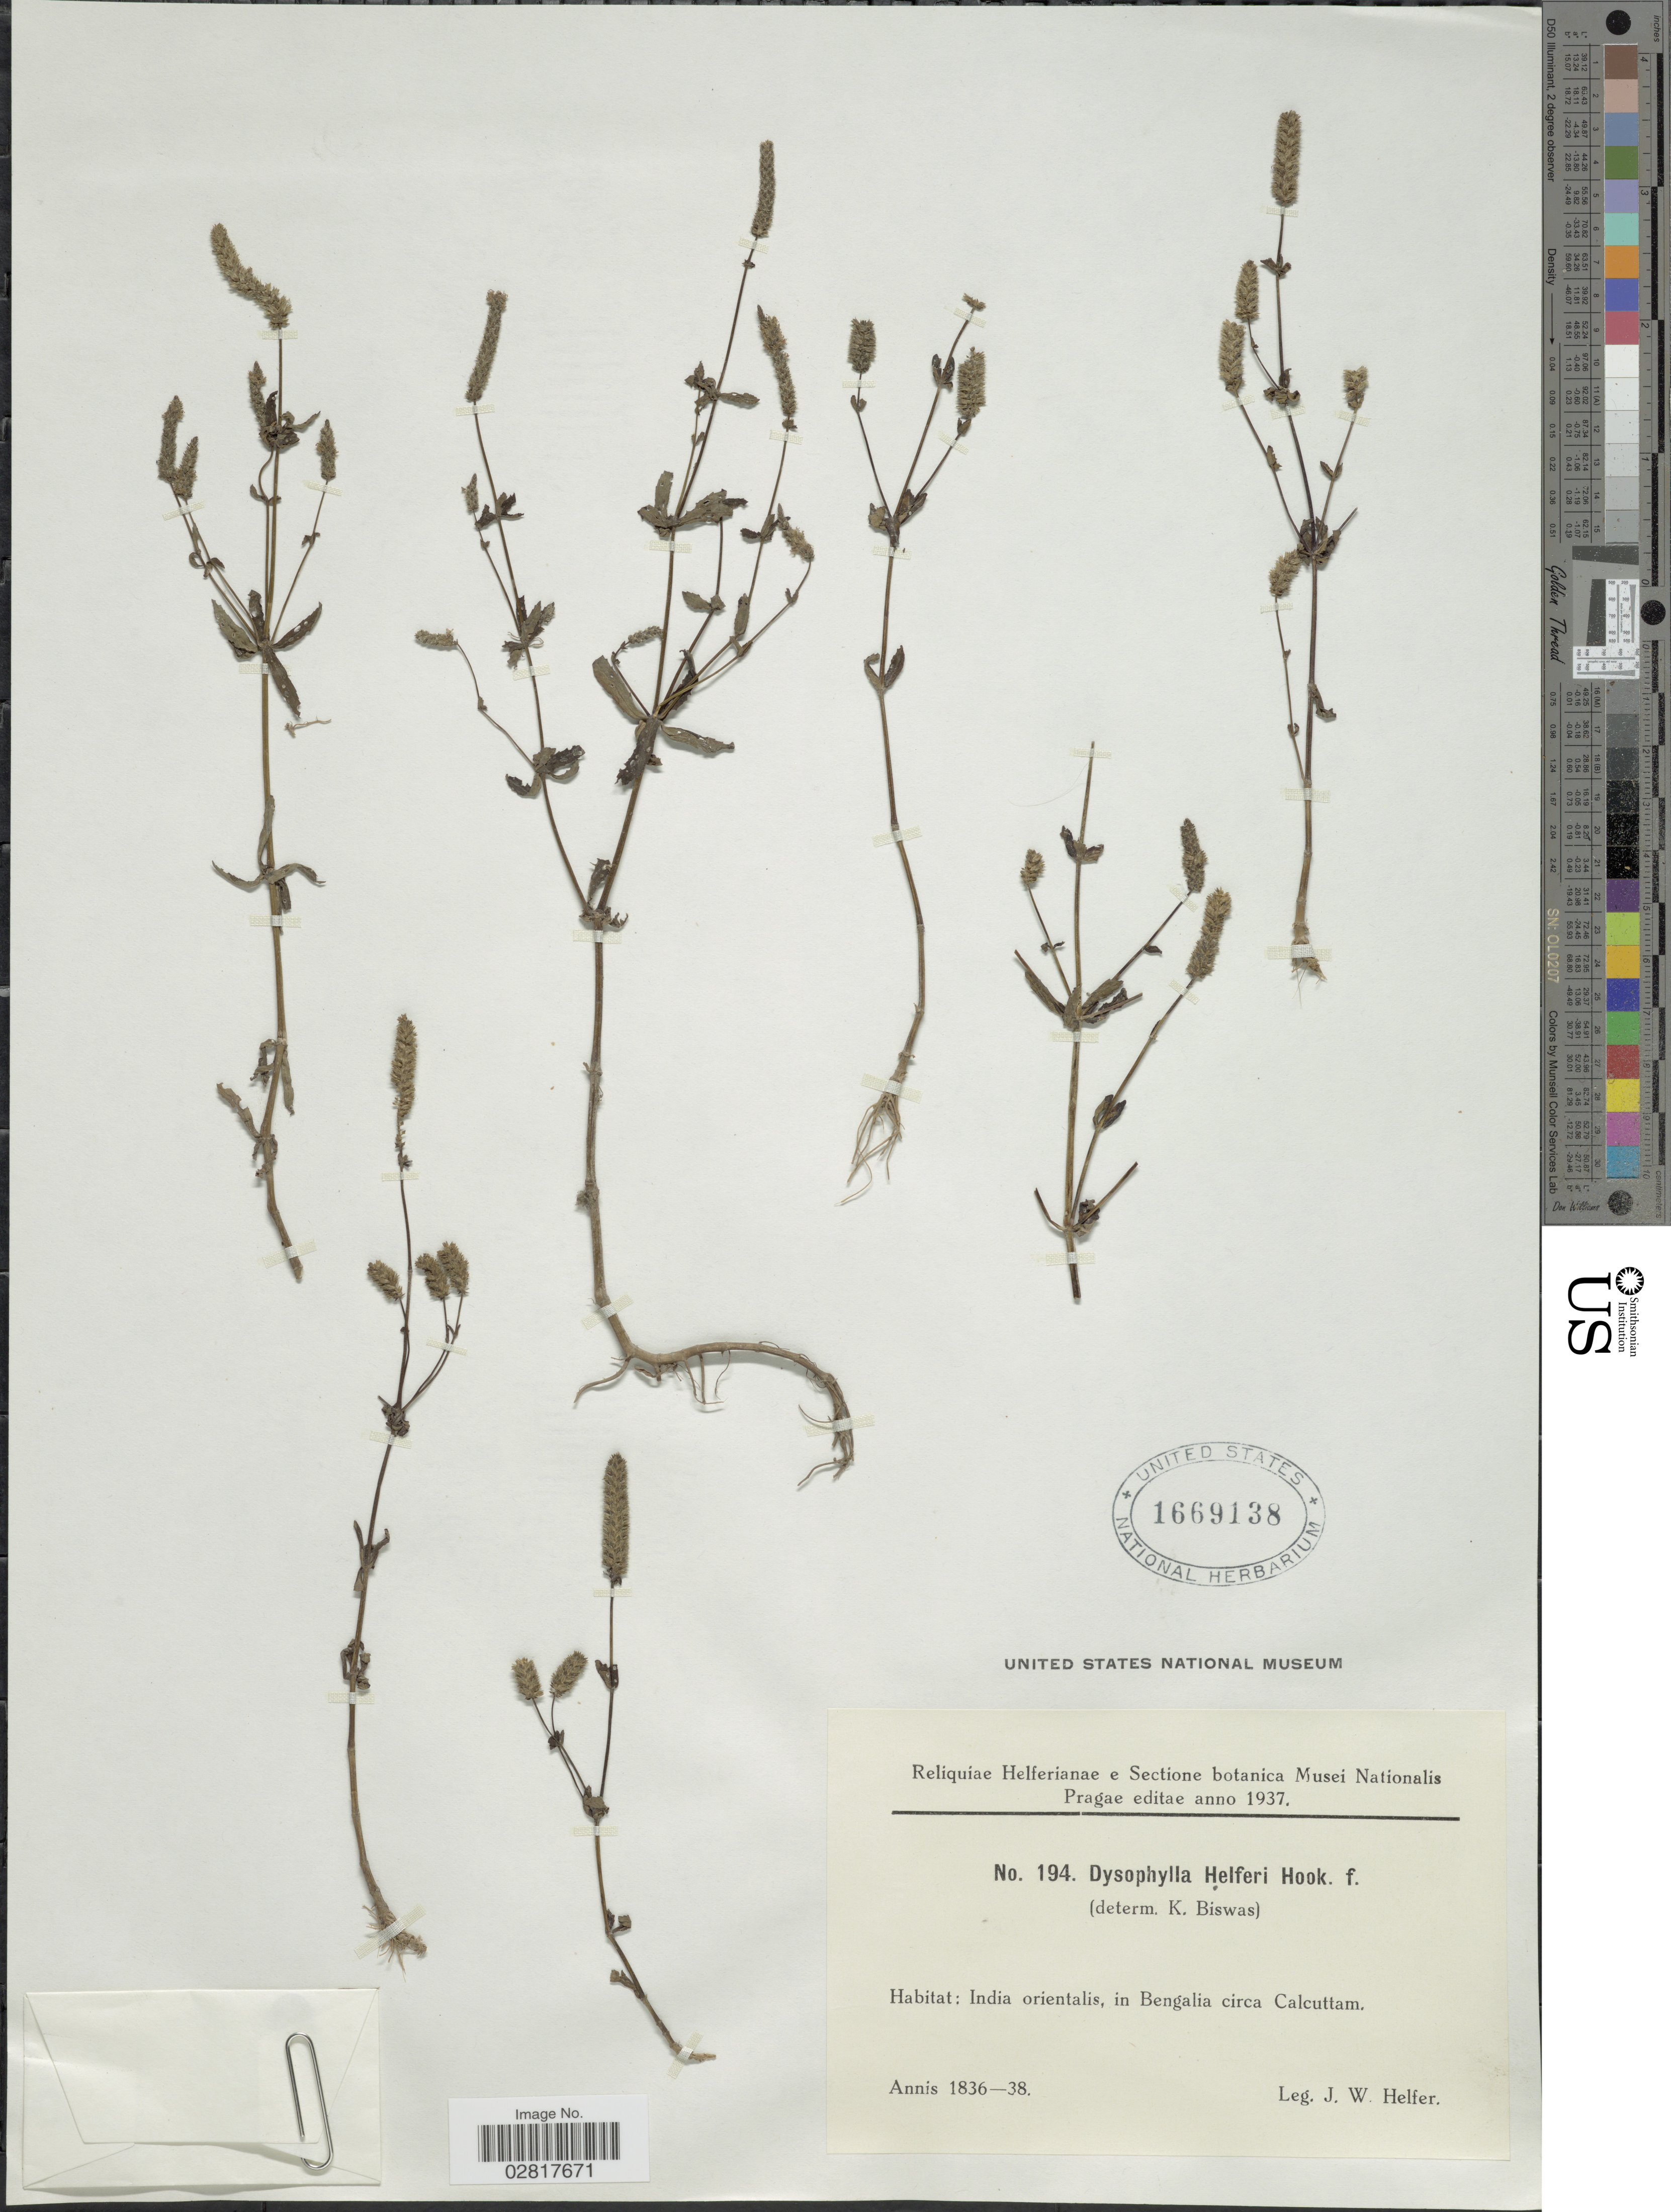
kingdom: Plantae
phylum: Tracheophyta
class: Magnoliopsida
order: Lamiales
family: Lamiaceae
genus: Pogostemon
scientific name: Pogostemon helferi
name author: (Hook. f.) Press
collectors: J. W. Helfer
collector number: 194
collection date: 1836/1838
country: India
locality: India orientalis, in Bengalia circa Calcuttam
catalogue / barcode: US 1669138